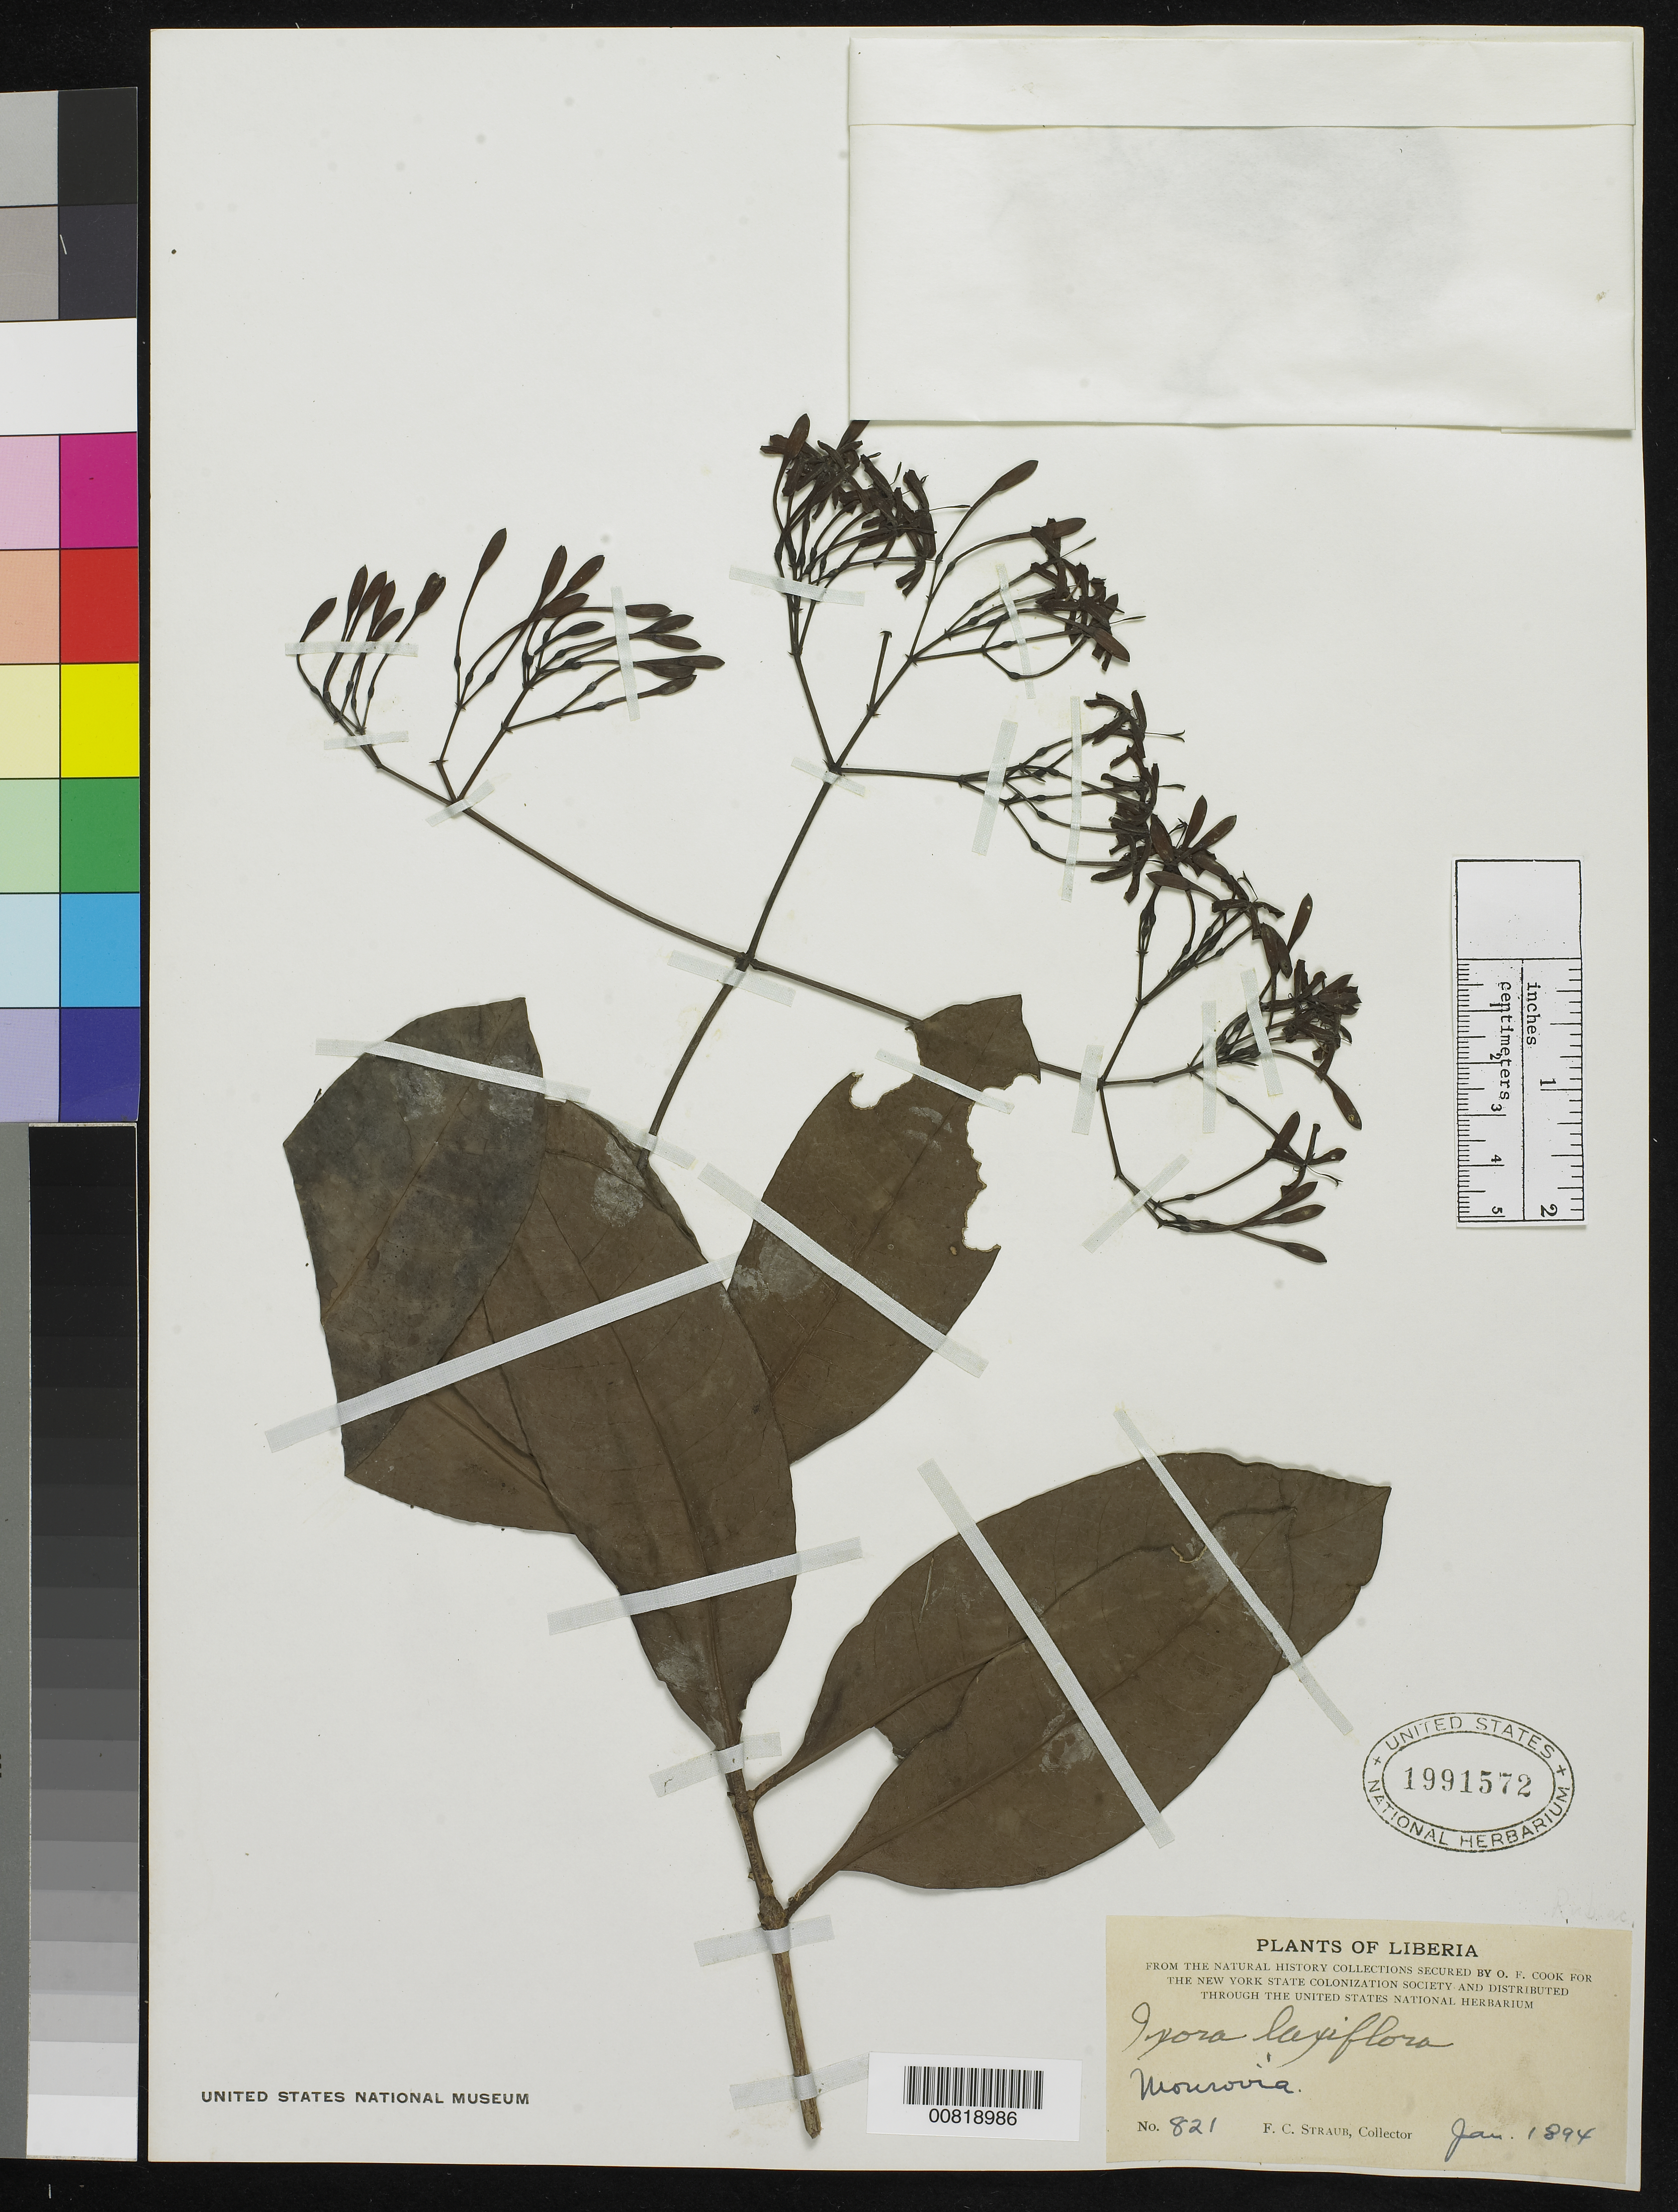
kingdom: Plantae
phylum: Tracheophyta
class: Magnoliopsida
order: Gentianales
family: Rubiaceae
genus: Ixora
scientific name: Ixora laxiflora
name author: Sm.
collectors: F. Straub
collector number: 821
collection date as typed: Jan 1894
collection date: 1894-01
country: Liberia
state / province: Montserrado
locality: Monrovia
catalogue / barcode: US 1991572